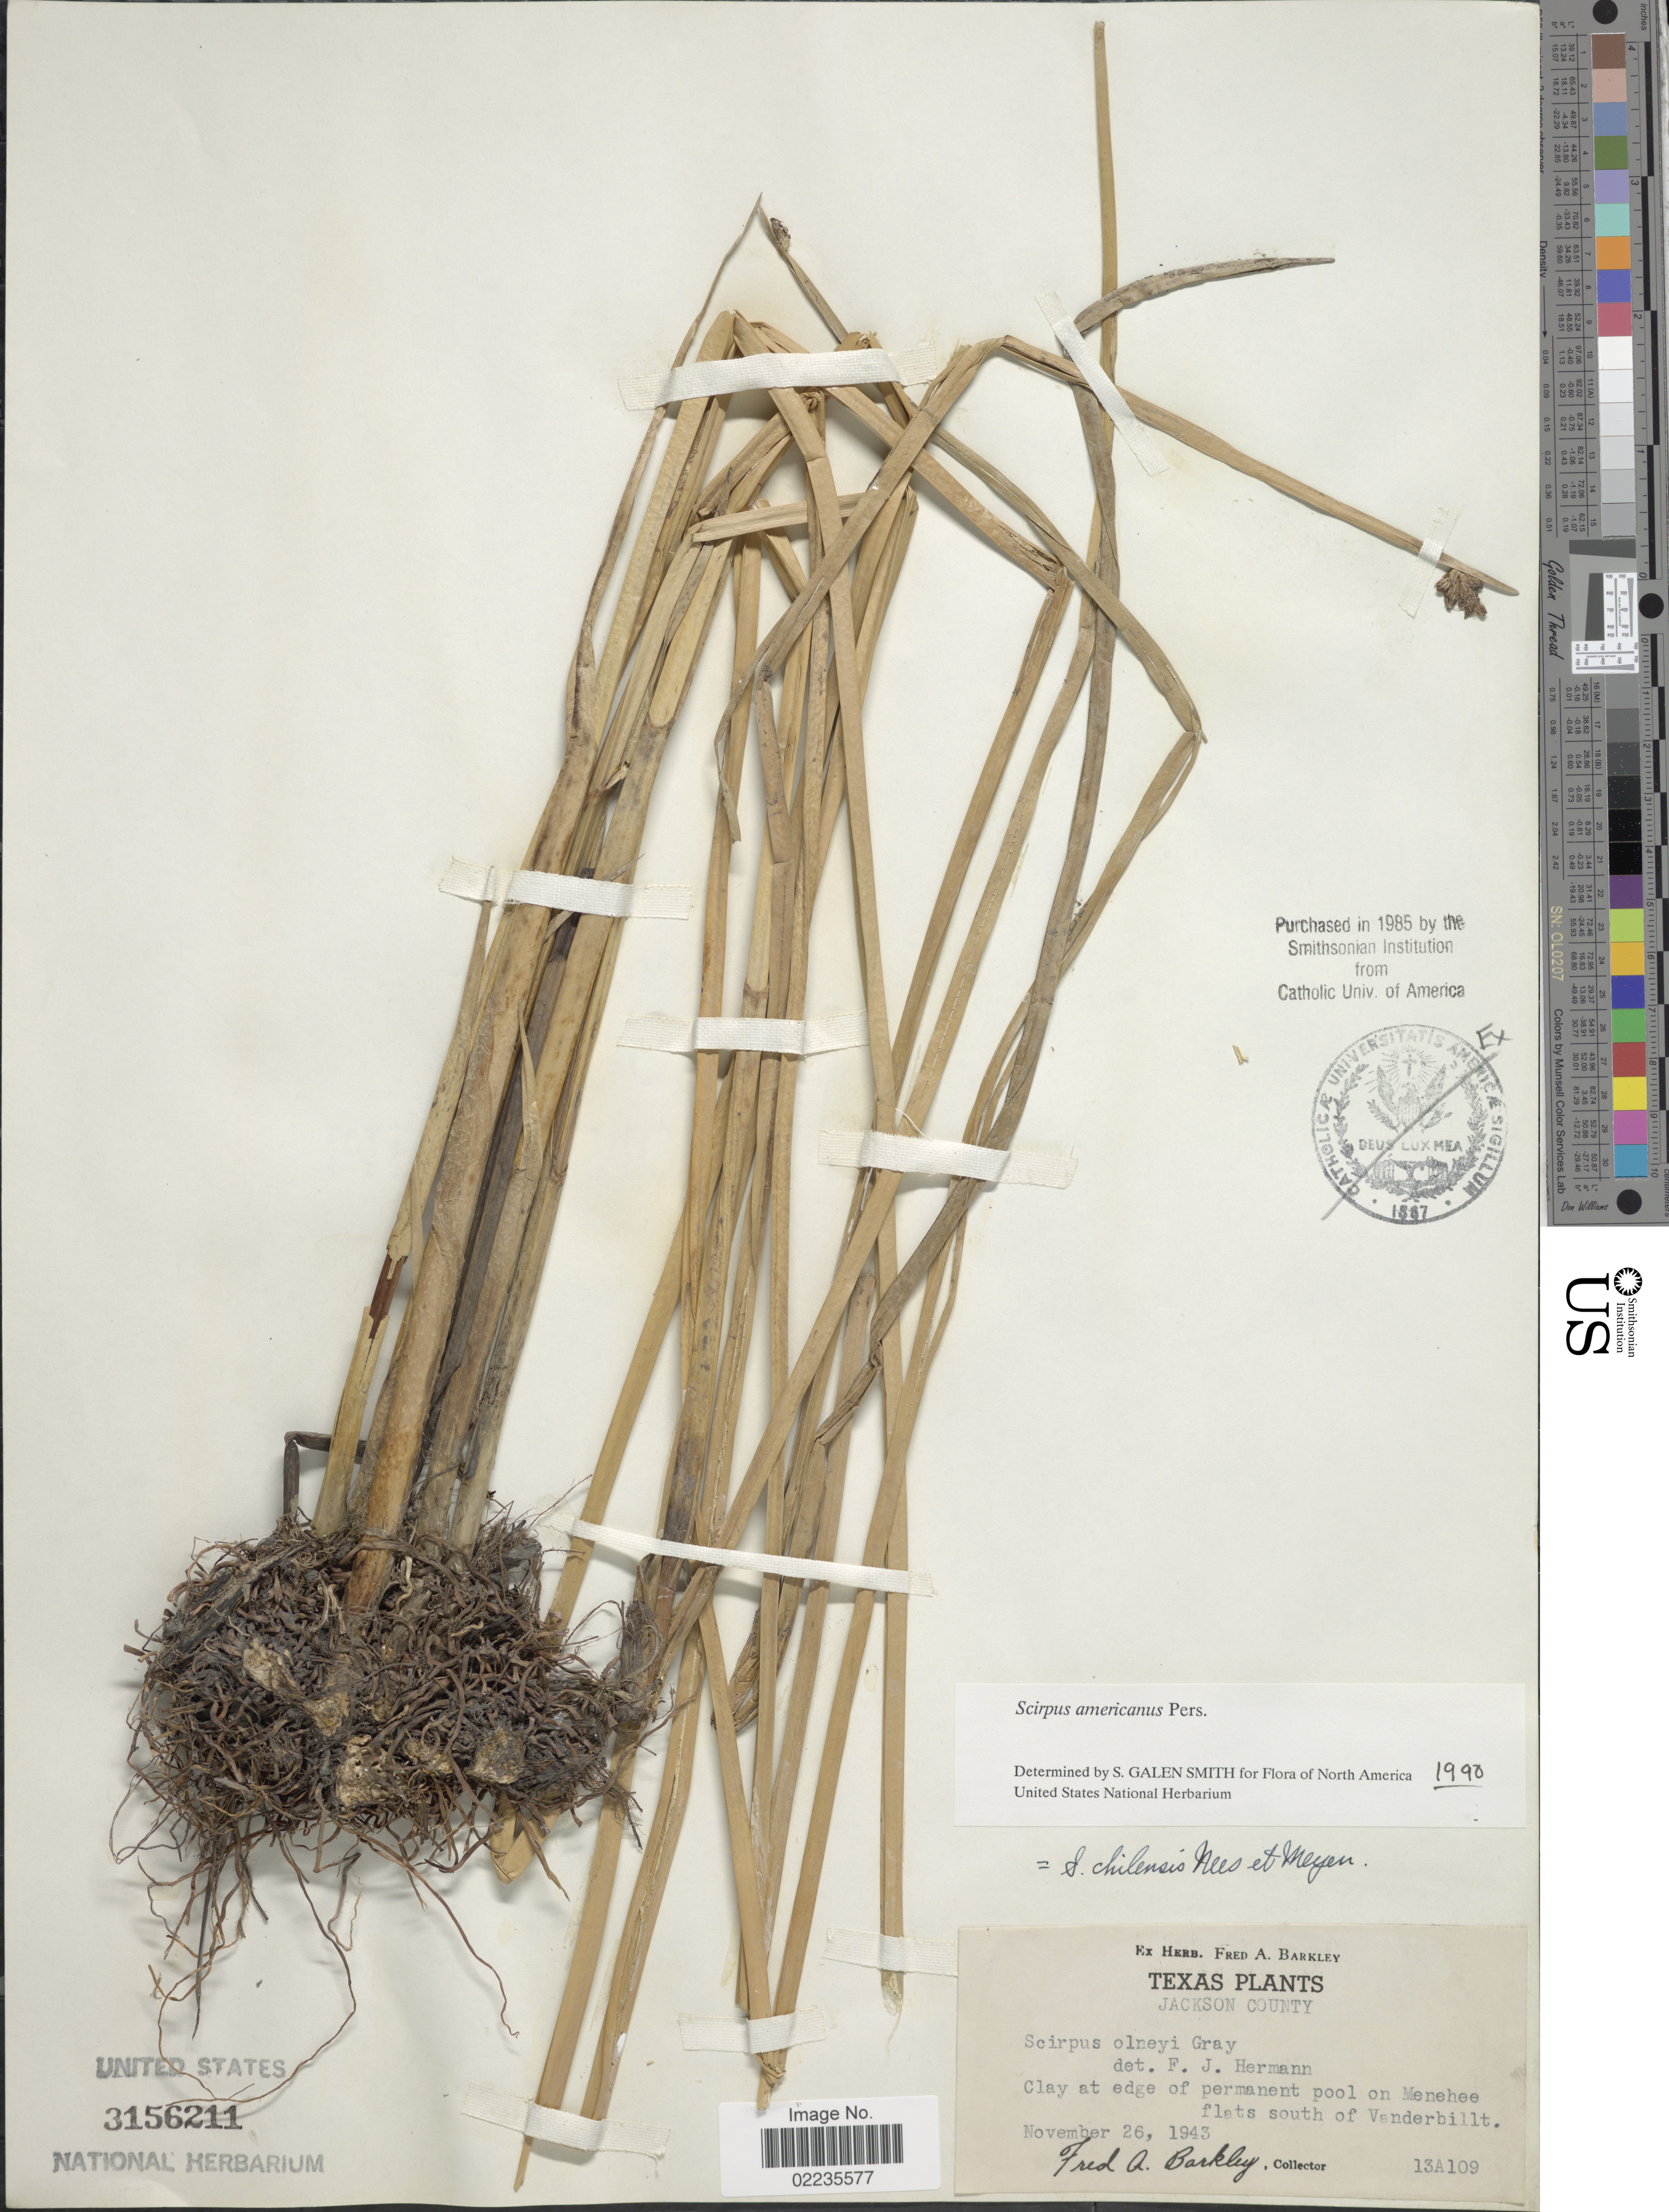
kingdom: Plantae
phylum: Tracheophyta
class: Liliopsida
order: Poales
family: Cyperaceae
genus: Schoenoplectus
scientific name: Schoenoplectus americanus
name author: (Pers.) Volkart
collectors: F. A. Barkley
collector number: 13A109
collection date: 1943-11-26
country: United States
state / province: Texas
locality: Jackson County, Clay at edge of permanent pool on Menehee flats south of Vanderbillt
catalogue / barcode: US 3156211